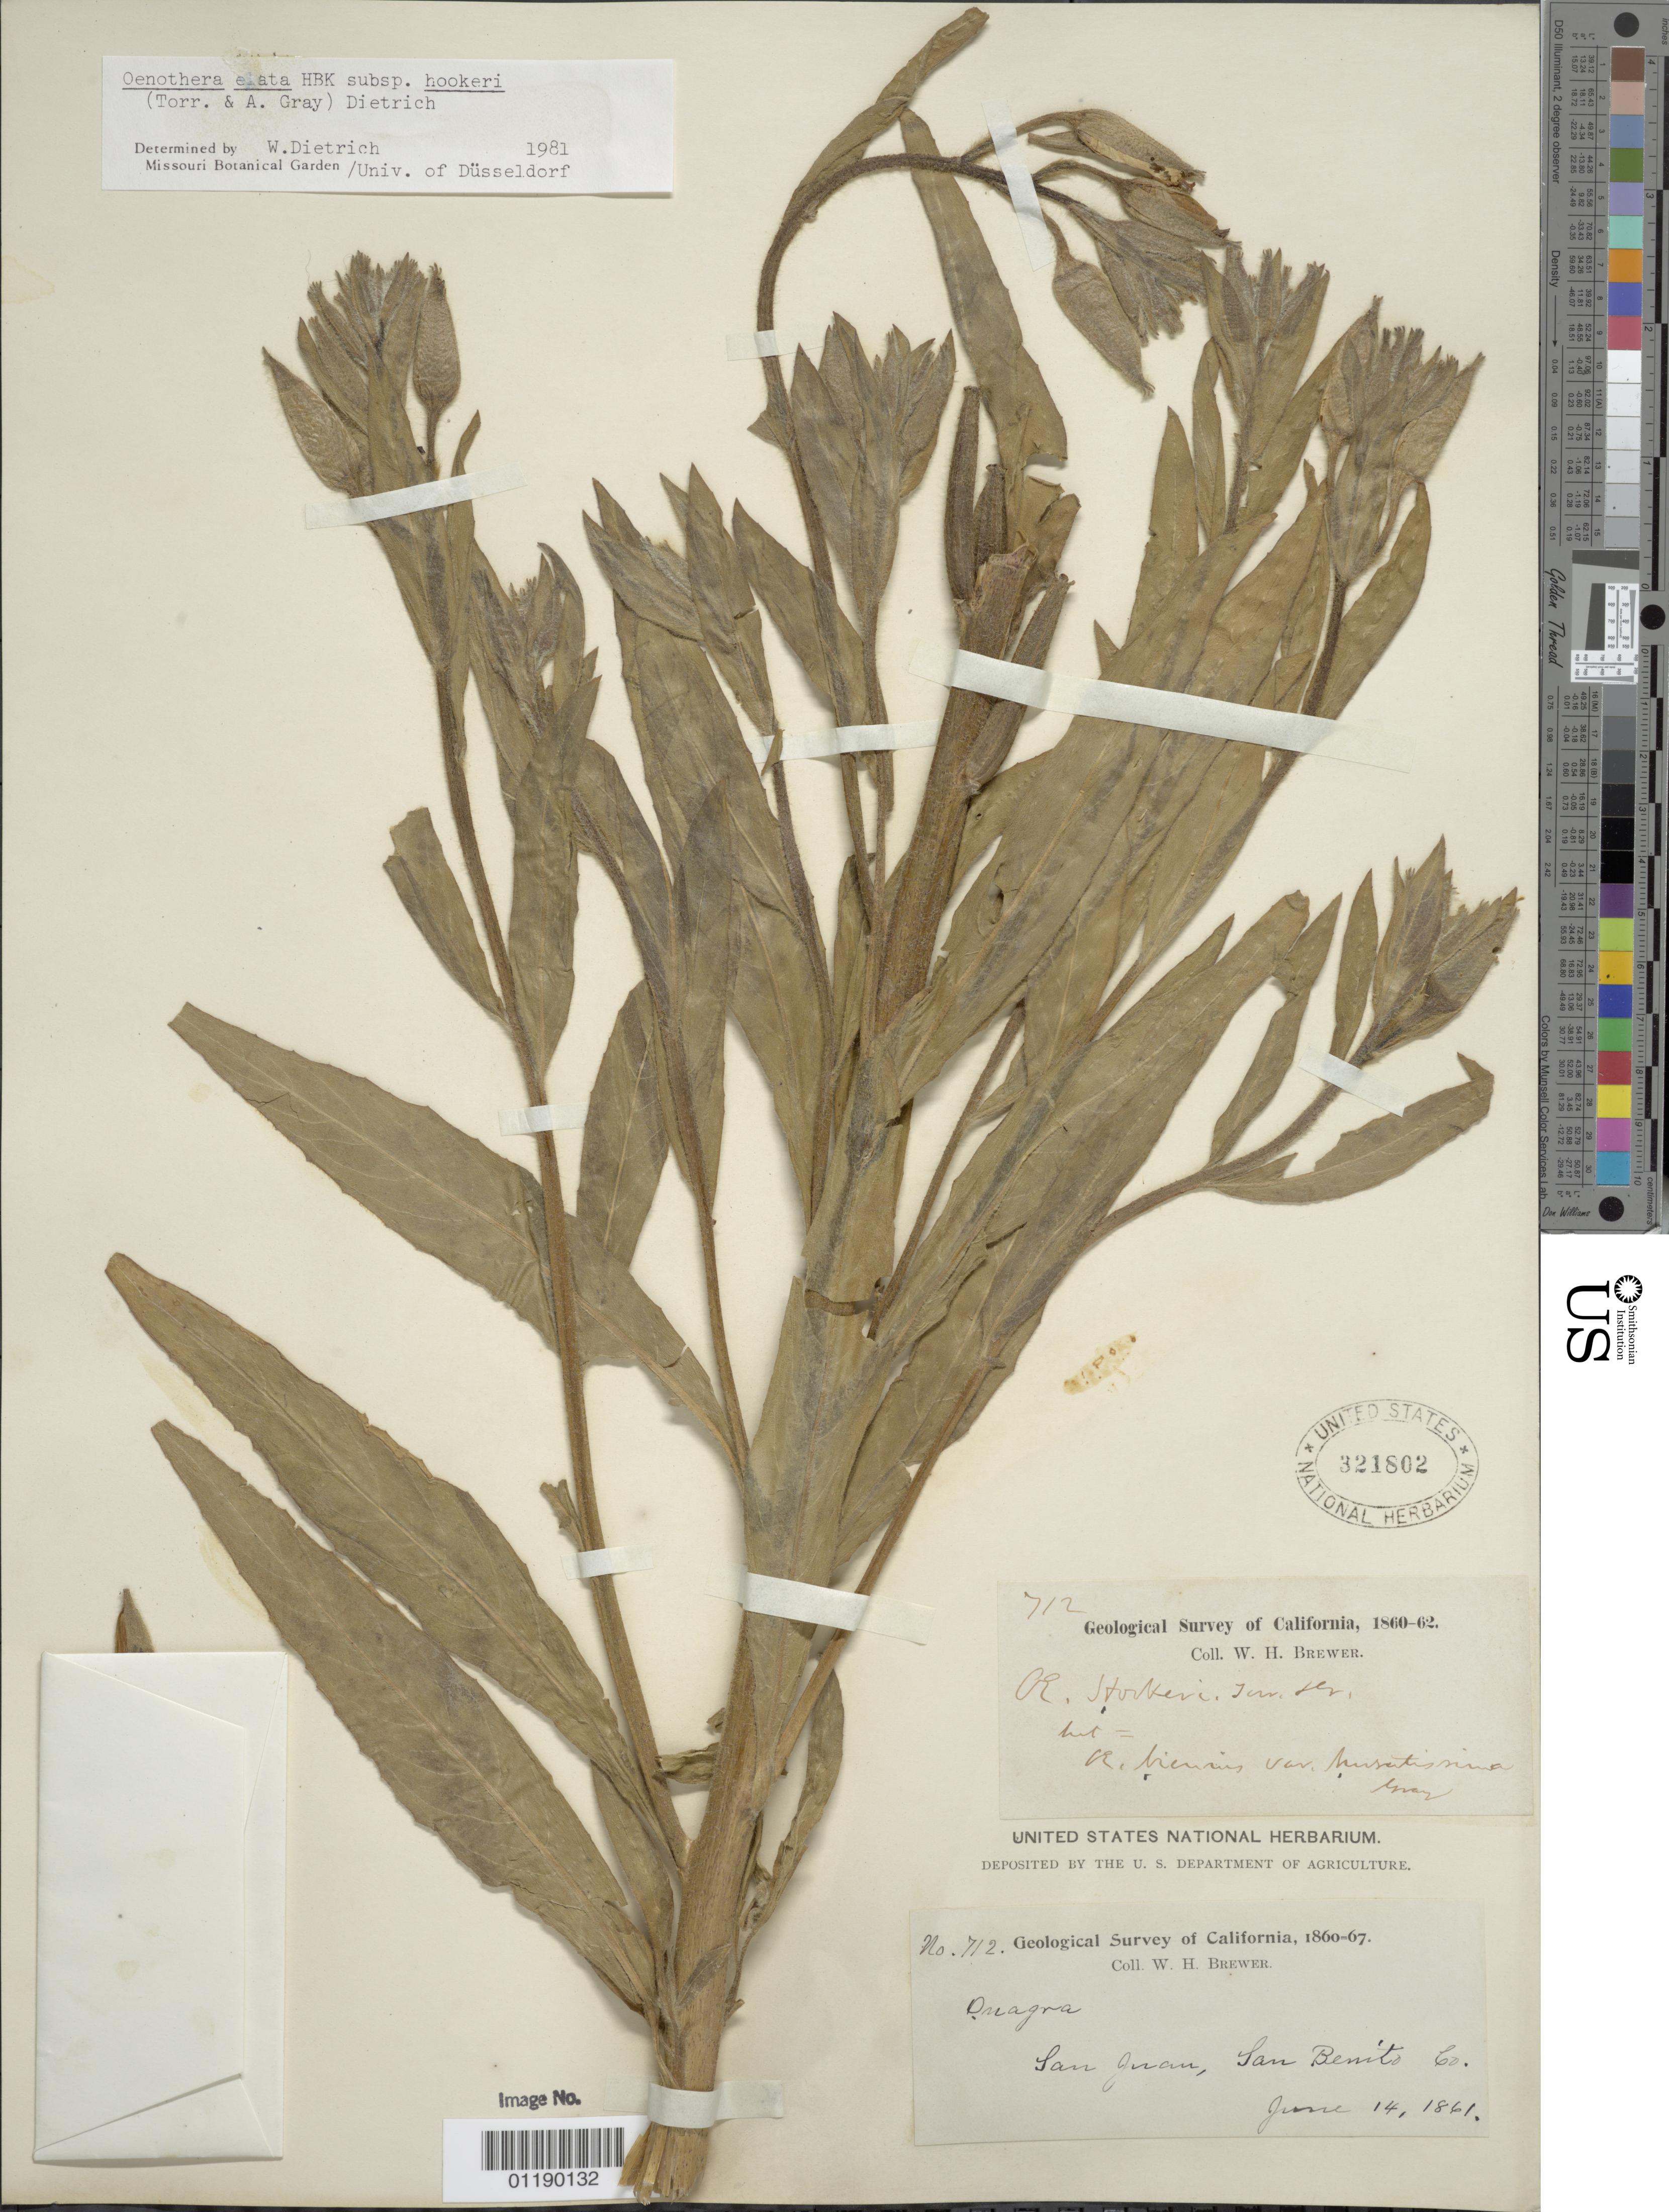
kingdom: Plantae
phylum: Tracheophyta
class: Magnoliopsida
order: Myrtales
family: Onagraceae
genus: Oenothera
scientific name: Oenothera elata subsp. hookeri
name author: (Torr. & A. Gray) W. Dietr. & W.L. Wagner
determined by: Dietrich, W.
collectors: W. H. Brewer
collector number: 712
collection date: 1861-06-14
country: United States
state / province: California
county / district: San Benito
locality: camp 38, near San Juan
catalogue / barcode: US 321802